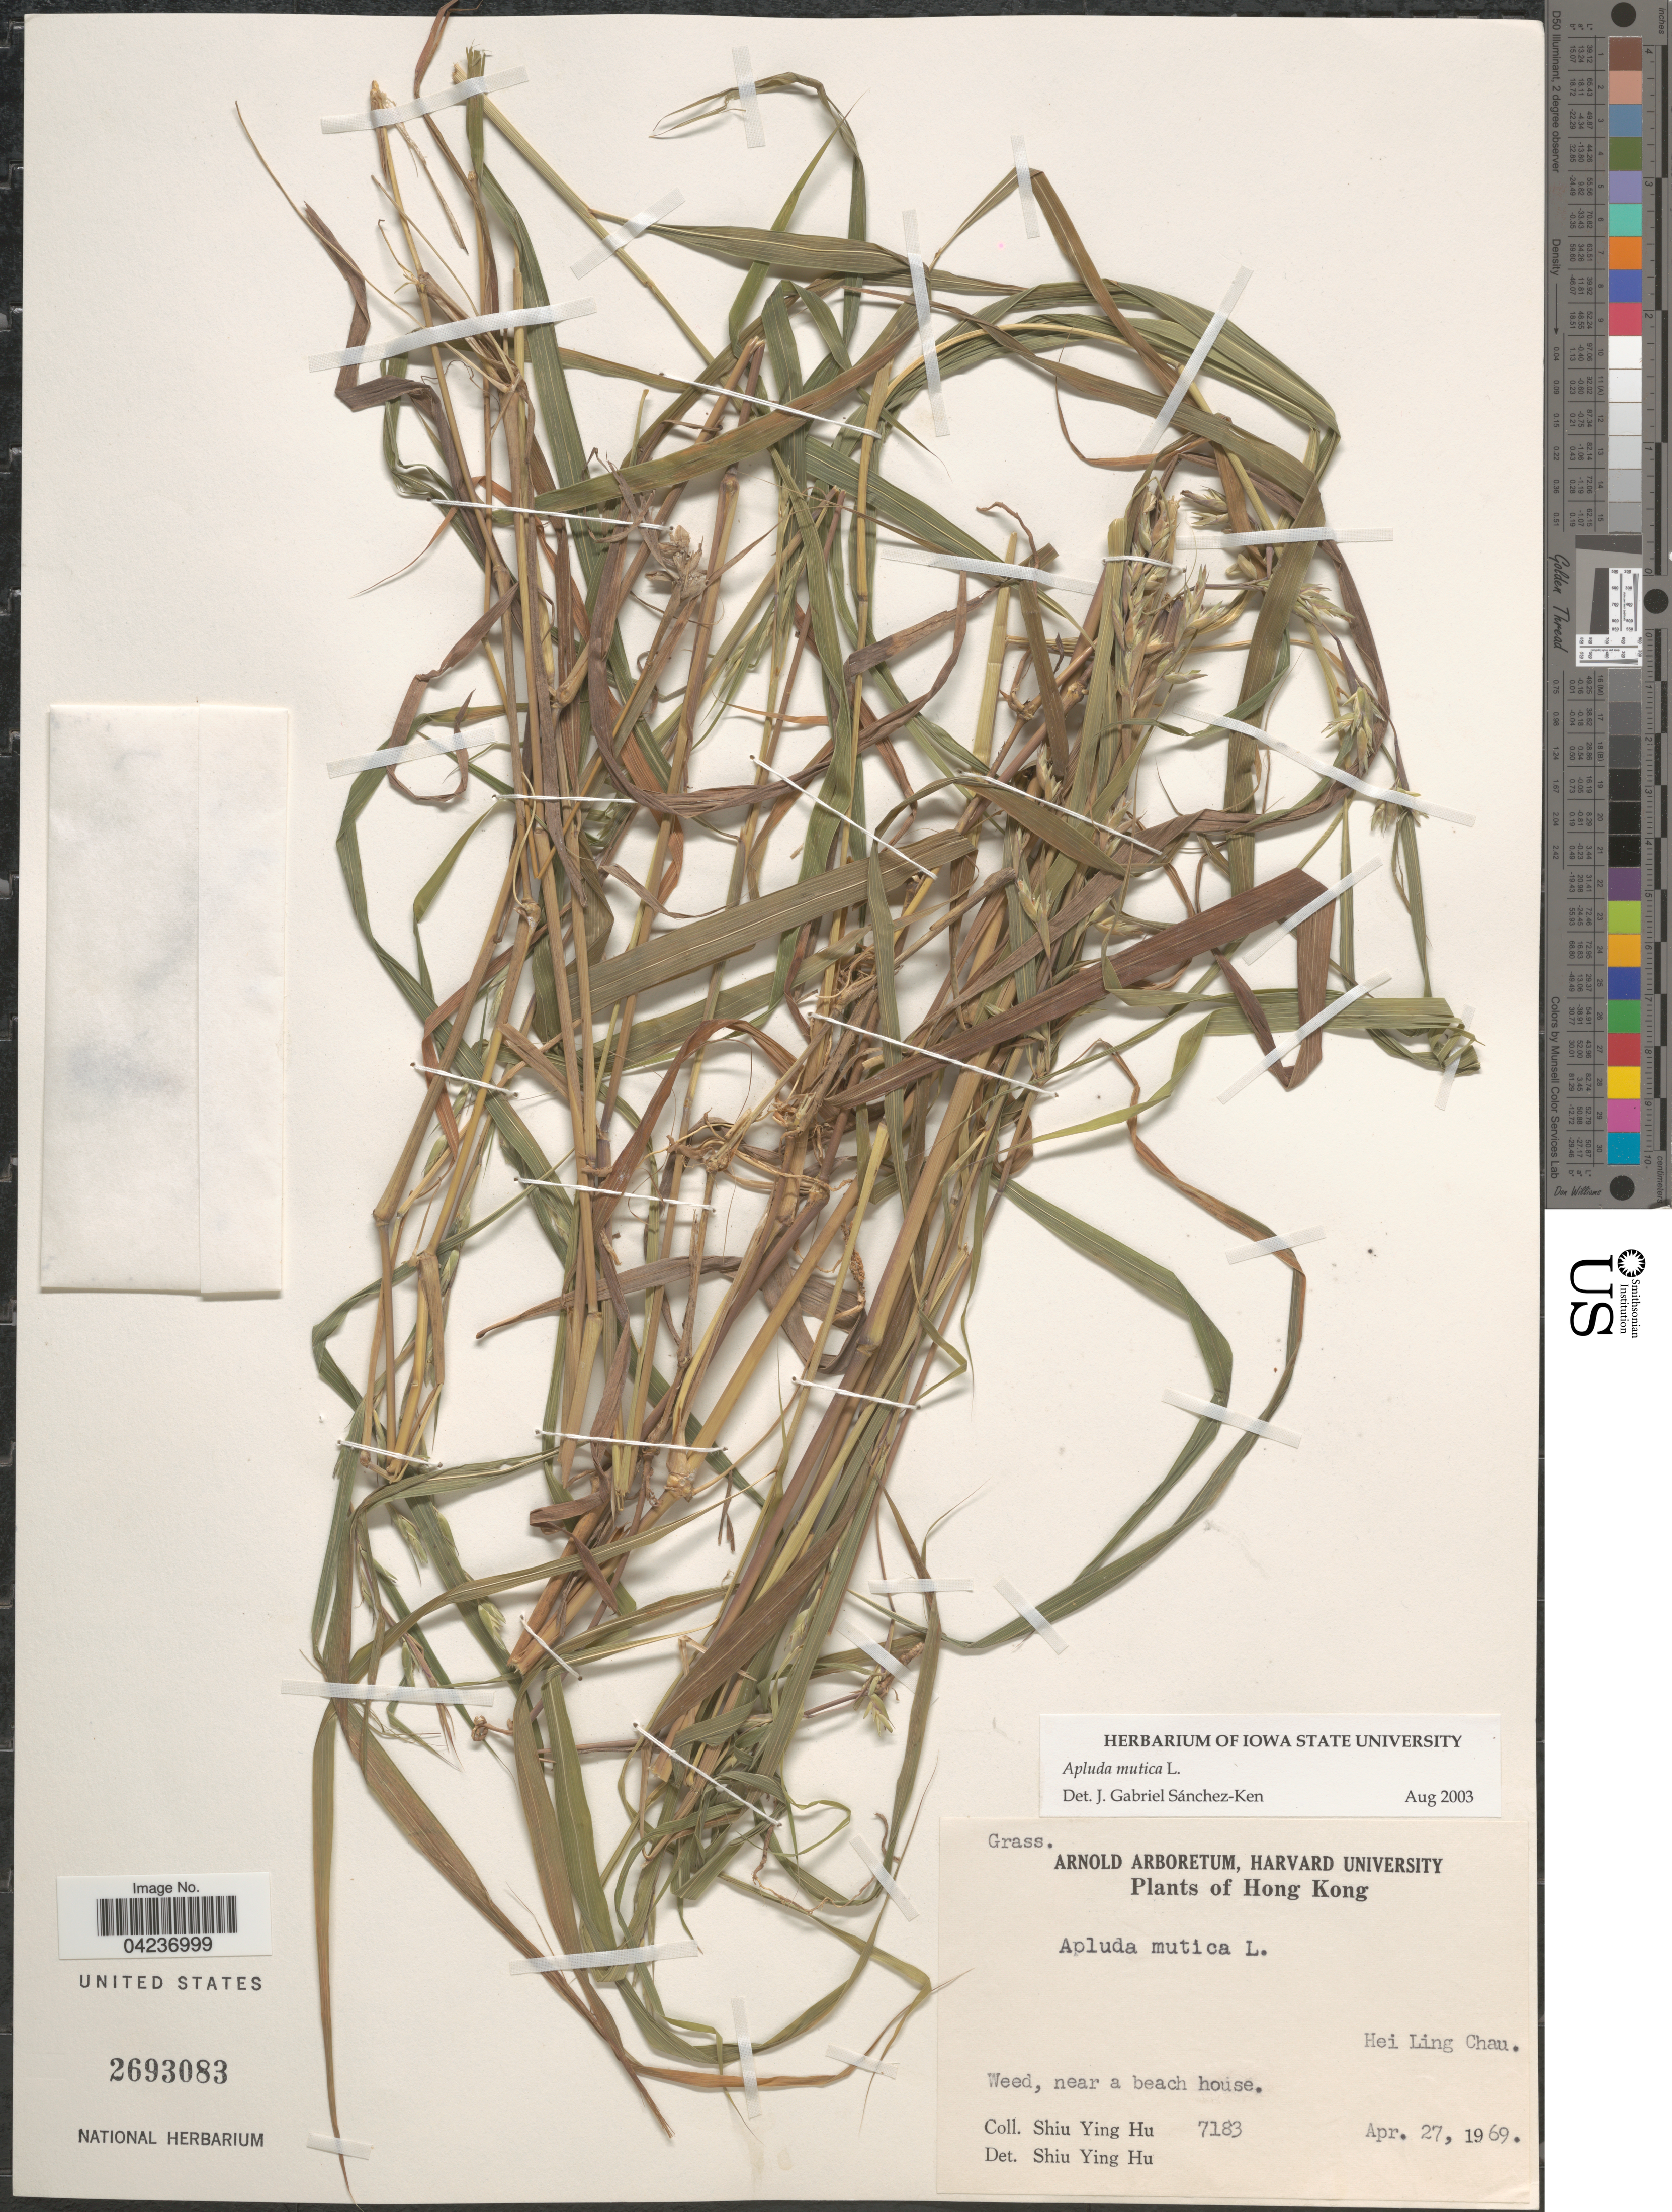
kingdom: Plantae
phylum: Tracheophyta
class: Liliopsida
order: Poales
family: Poaceae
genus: Apluda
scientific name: Apluda mutica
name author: L.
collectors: S. Y. Hu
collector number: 7183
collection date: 1969-04-27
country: China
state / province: Hong Kong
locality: Hei Ling Chau.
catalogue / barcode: US 2693083